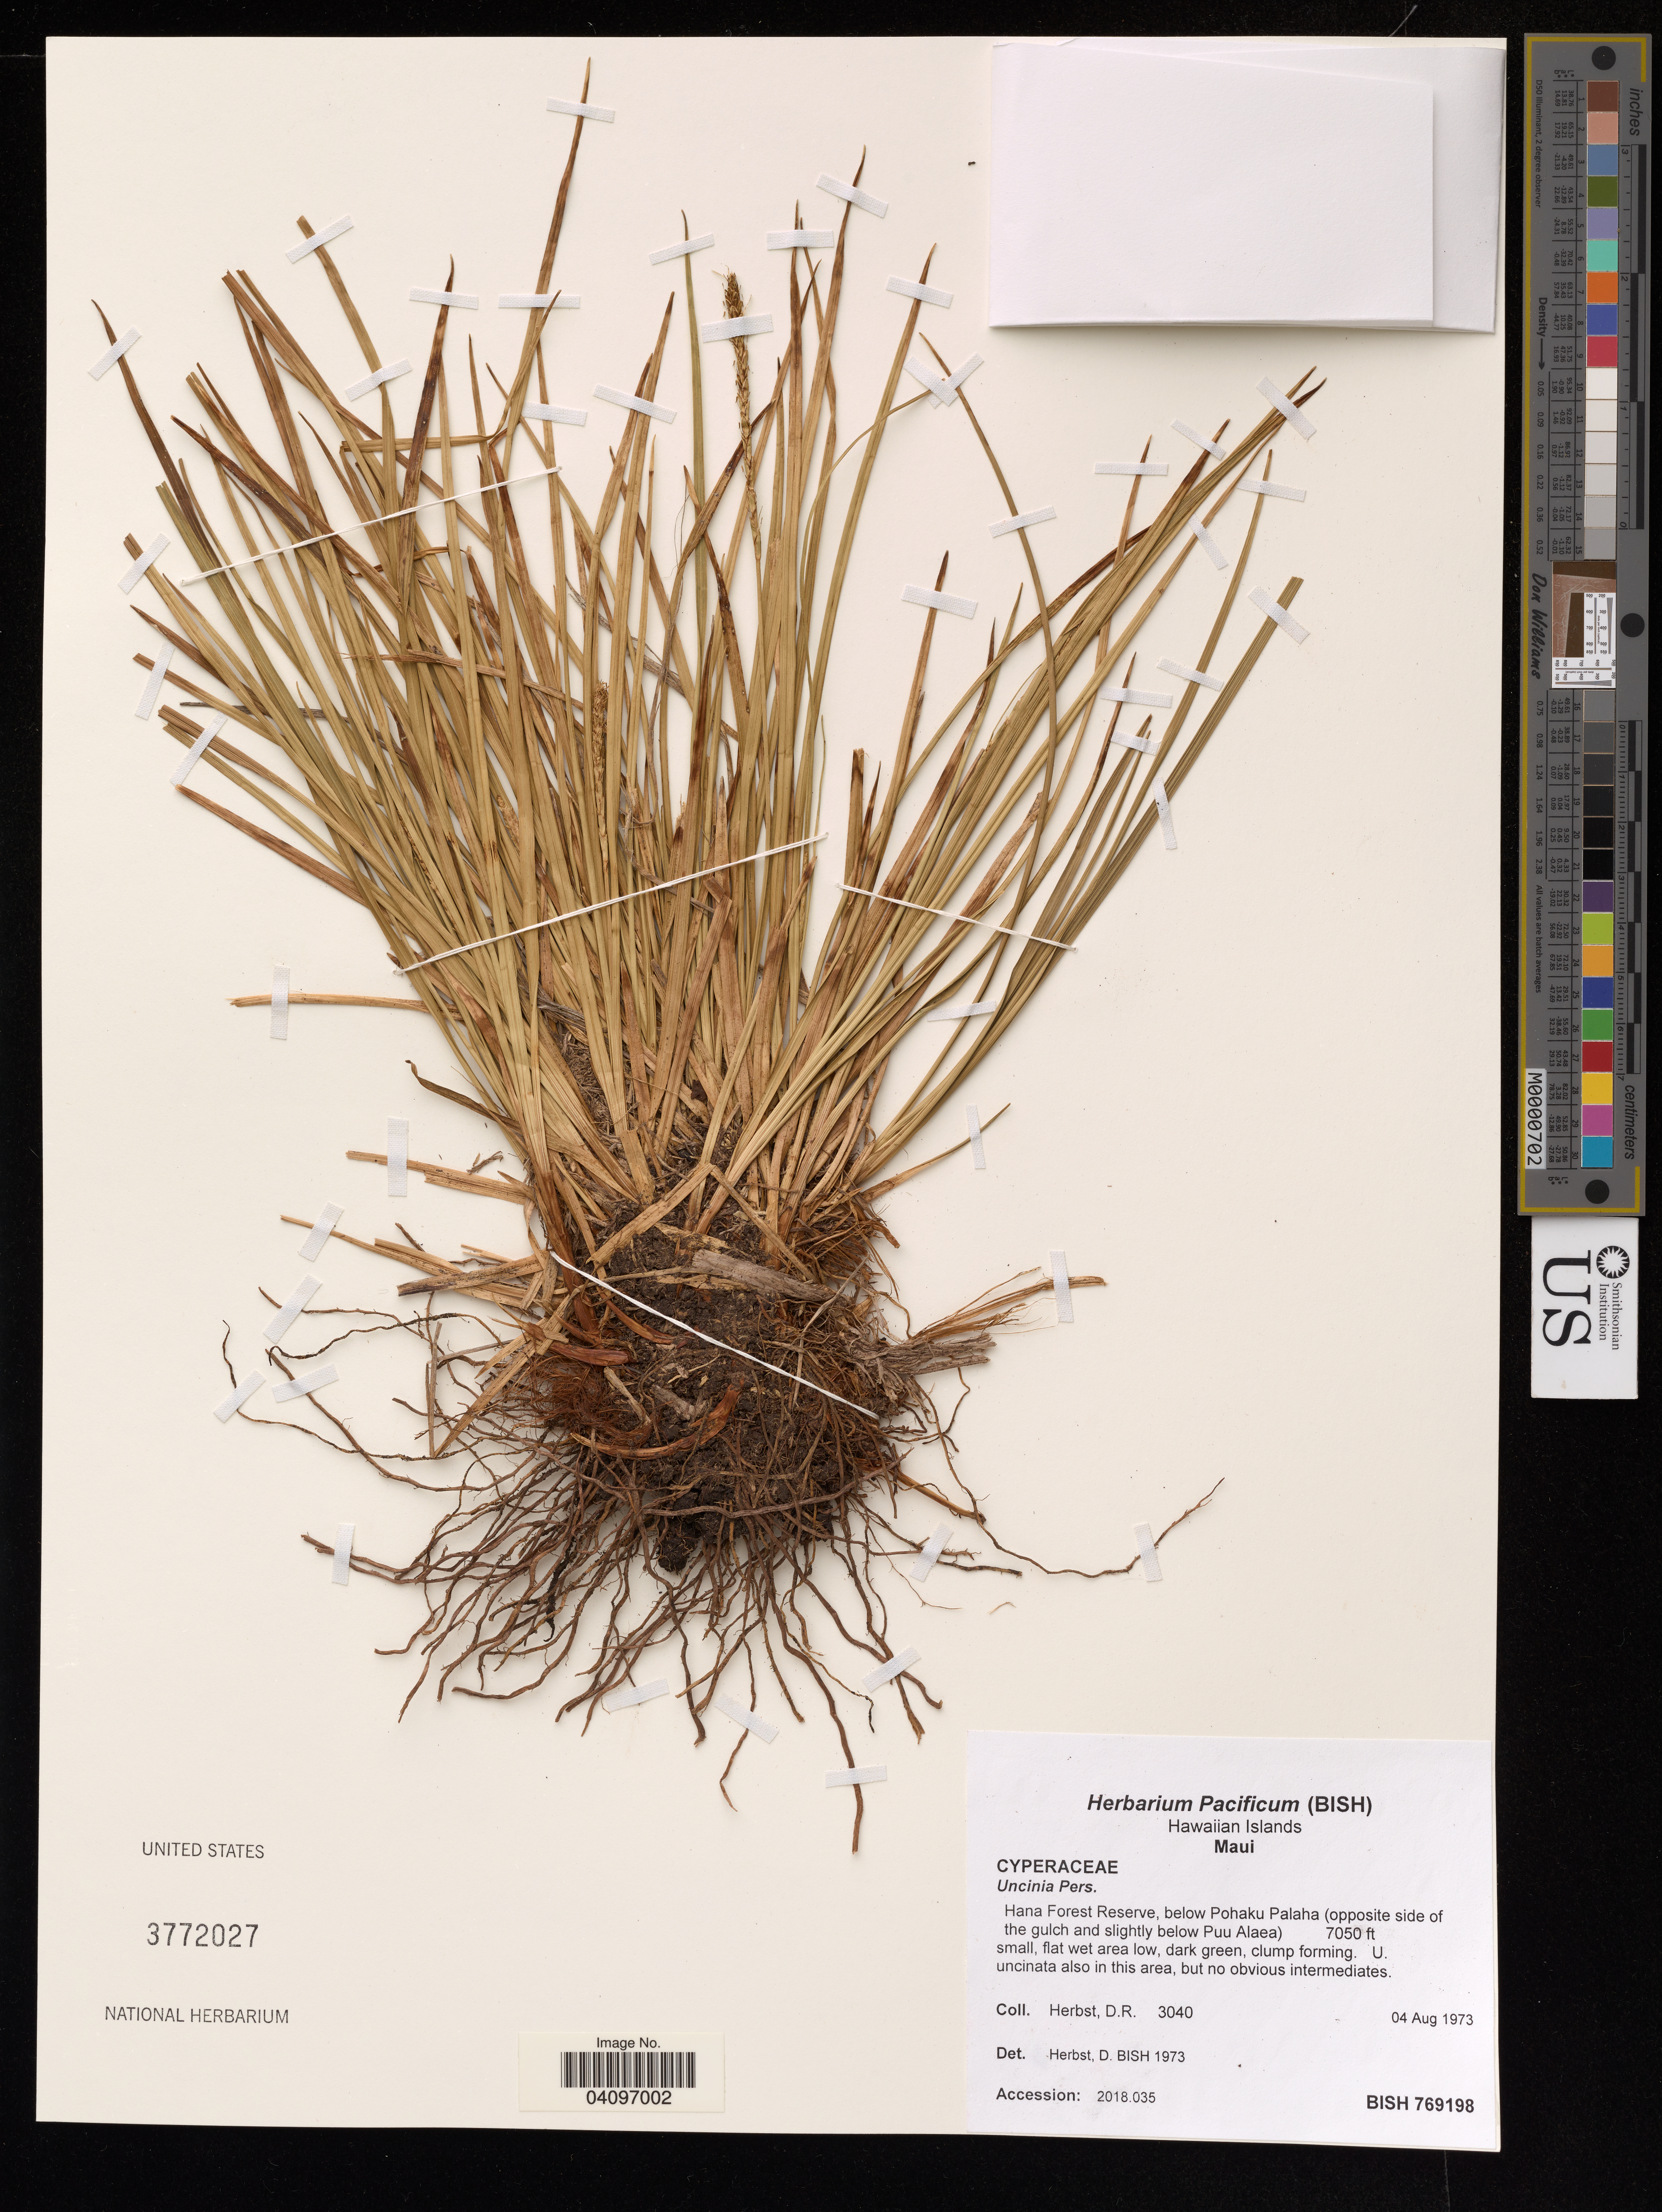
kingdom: Plantae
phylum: Tracheophyta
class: Liliopsida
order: Poales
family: Cyperaceae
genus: Carex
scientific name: Carex sp.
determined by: Wagner, W. L., (BOT), Smithsonian Institution - National Museum of Natural History (UNITED STATES)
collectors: D. R. Herbst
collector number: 3040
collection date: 1973-08-04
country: United States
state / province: Hawaii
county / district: Maui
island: Maui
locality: Hana Forest Reserve, below Pohaku Palaha (opposite side of the gulch and slightly below Puu Alaea)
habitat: Flat, wet, low area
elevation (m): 2149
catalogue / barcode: US 3772027